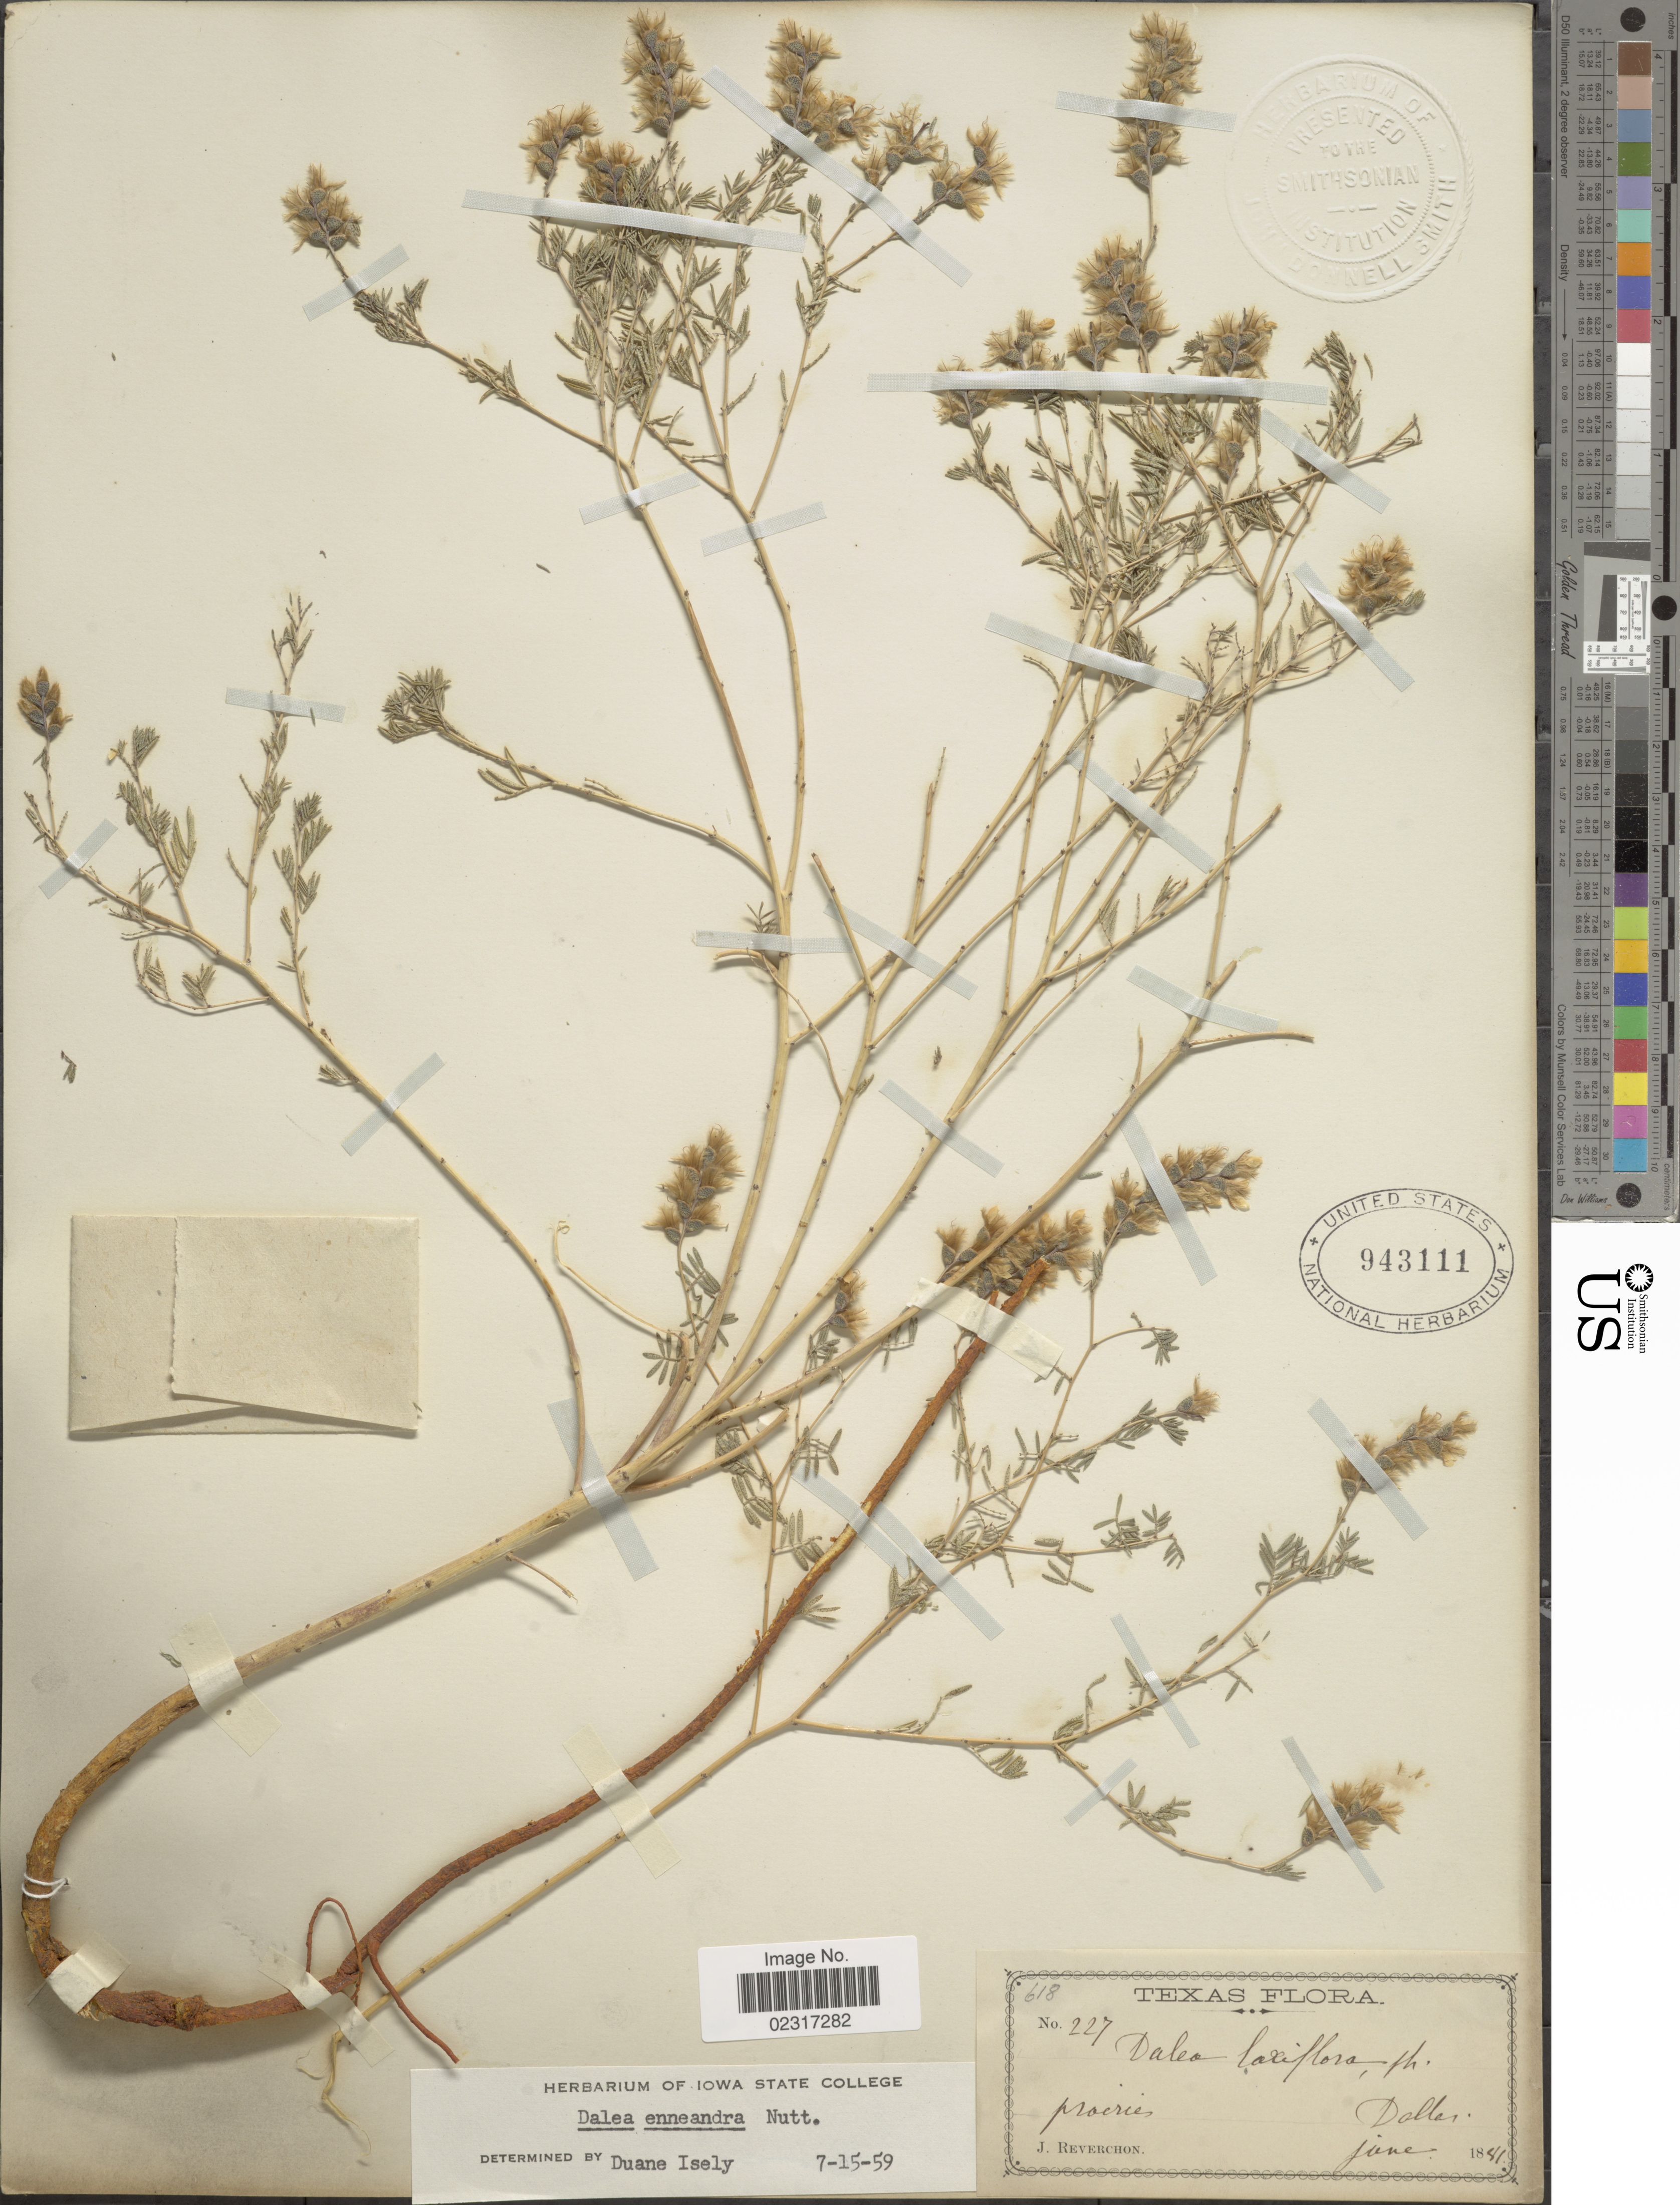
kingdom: Plantae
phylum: Tracheophyta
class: Magnoliopsida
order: Fabales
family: Fabaceae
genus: Dalea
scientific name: Dalea enneandra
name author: Nutt.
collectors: J. Reverchon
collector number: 227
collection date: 1841-07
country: United States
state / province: Texas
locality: Prairies, Dallas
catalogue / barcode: US 943111